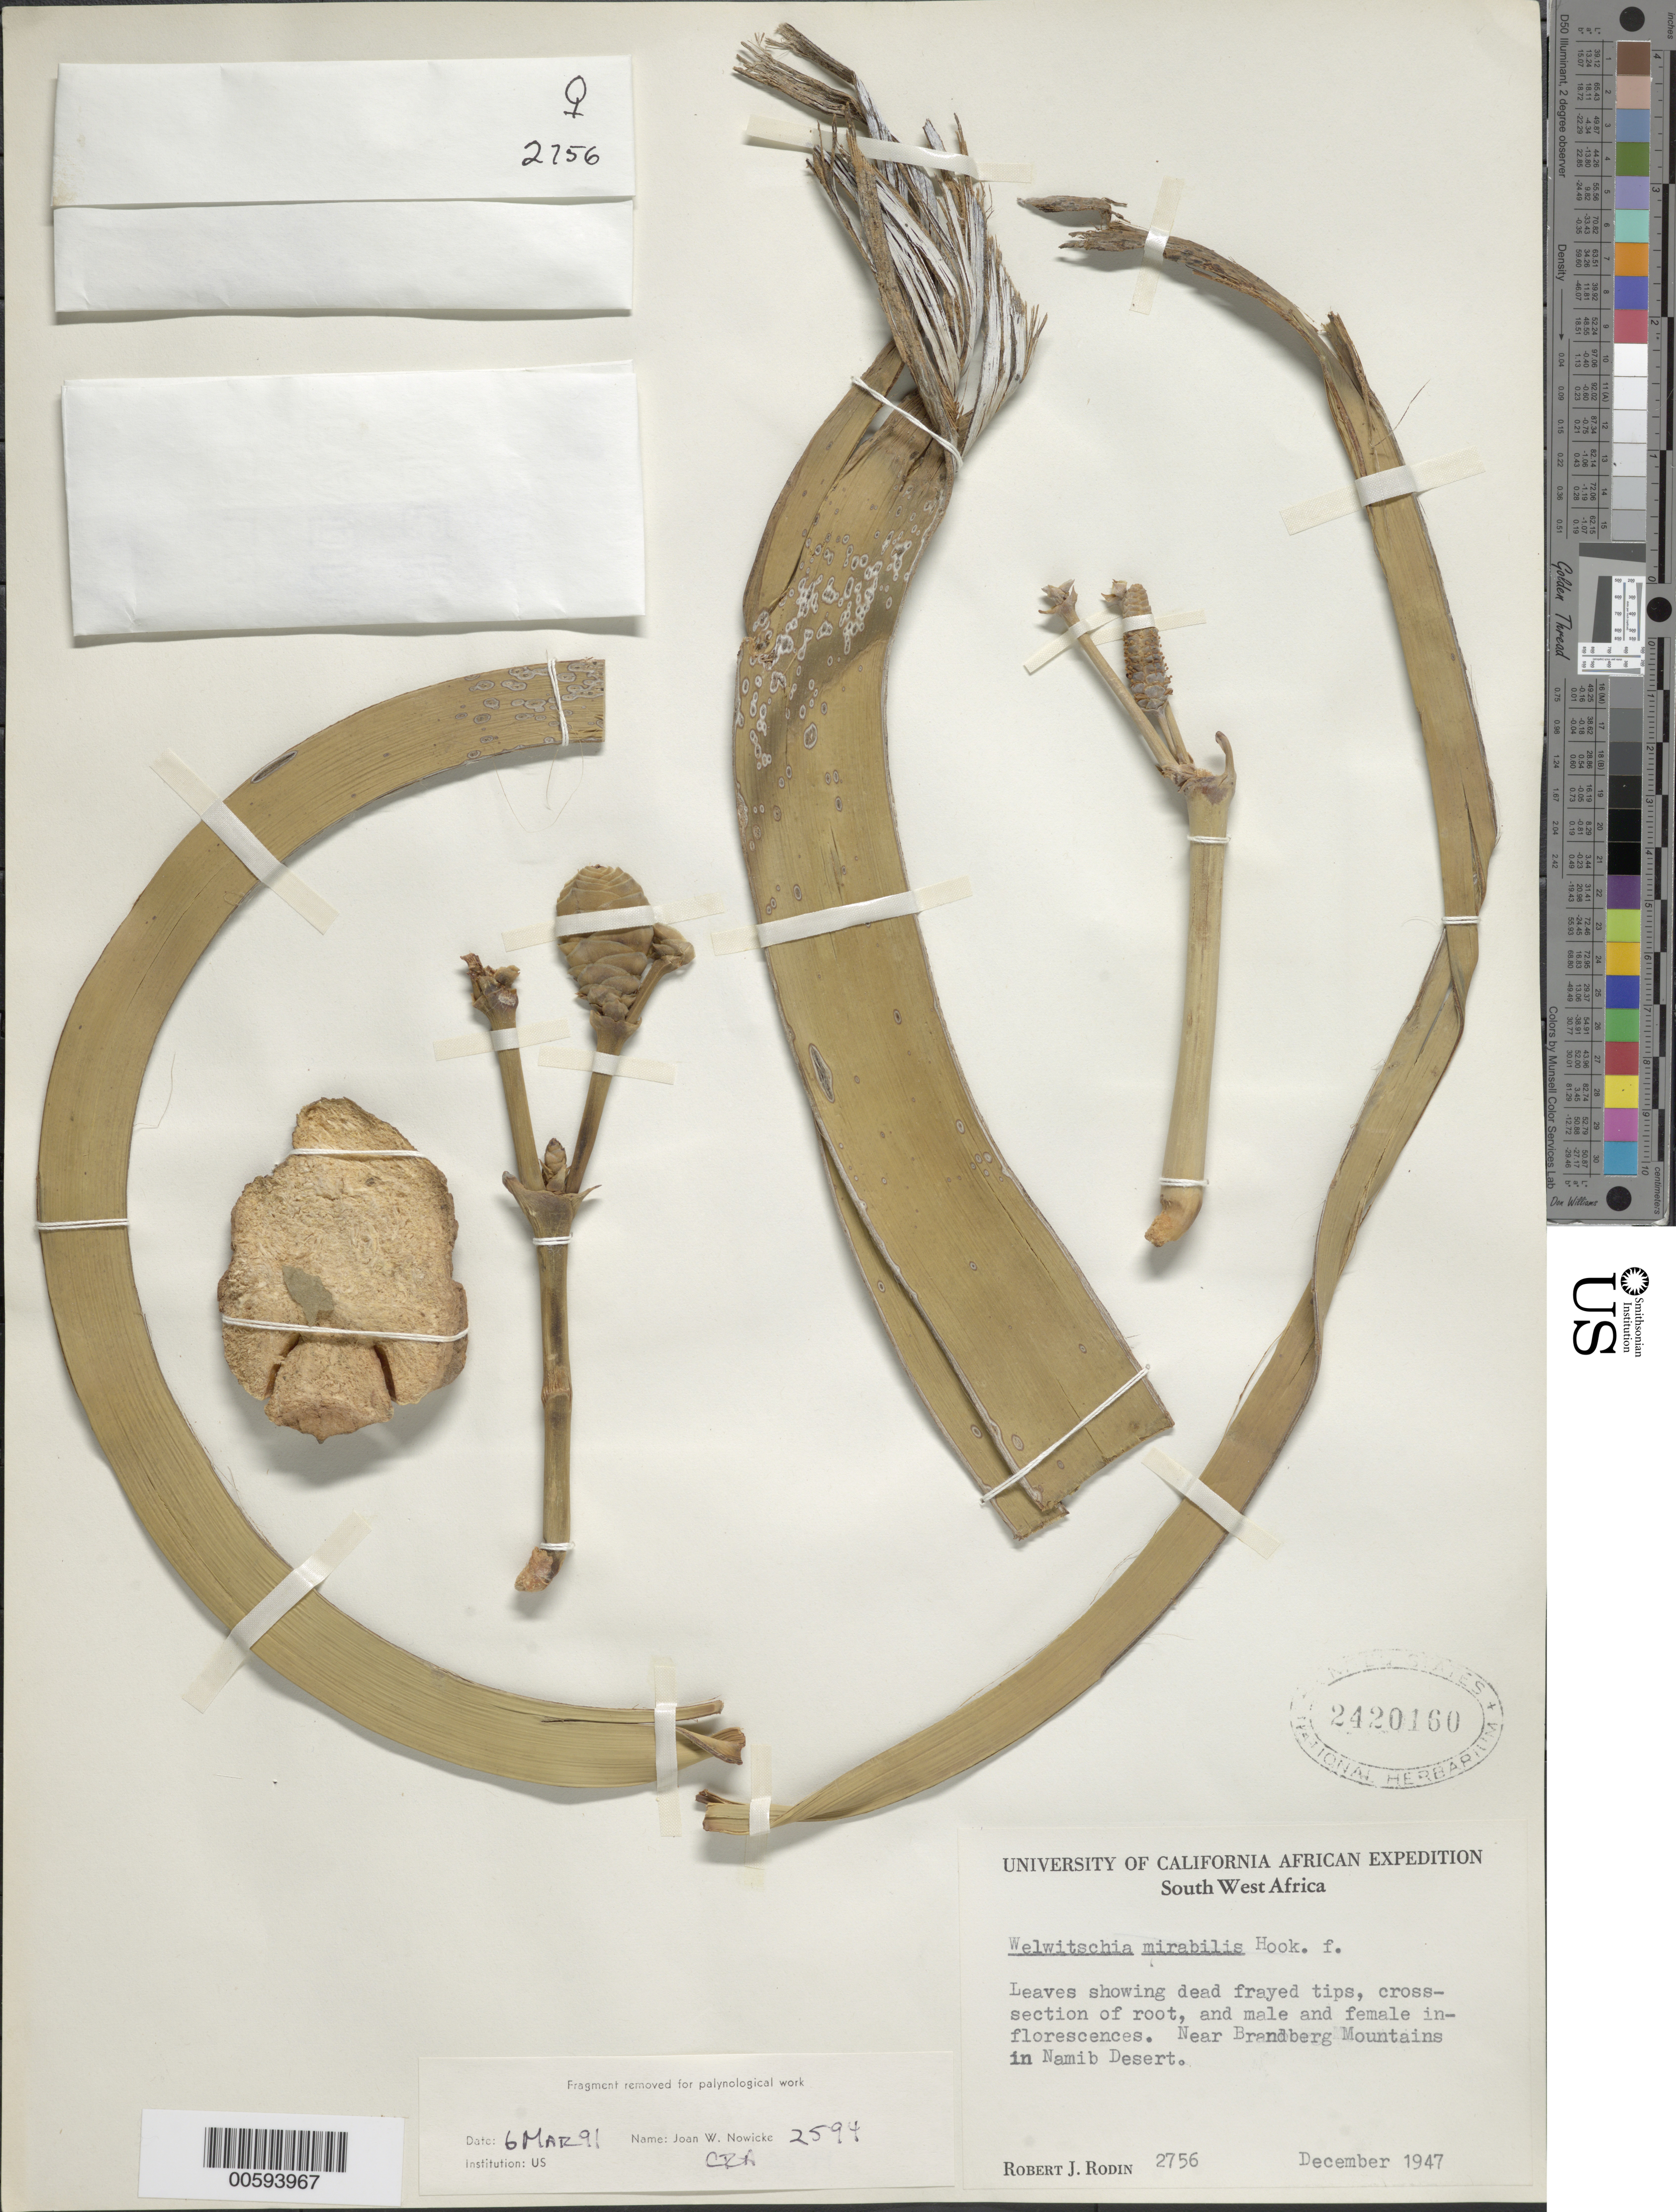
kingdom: Plantae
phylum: Tracheophyta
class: Gnetopsida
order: Welwitschiales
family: Welwitschiaceae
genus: Welwitschia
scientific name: Welwitschia mirabilis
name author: Hook. f.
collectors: R. J. Rodin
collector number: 2756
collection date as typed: Dec 1947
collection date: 1947-12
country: South Africa (?)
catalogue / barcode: US 2420160